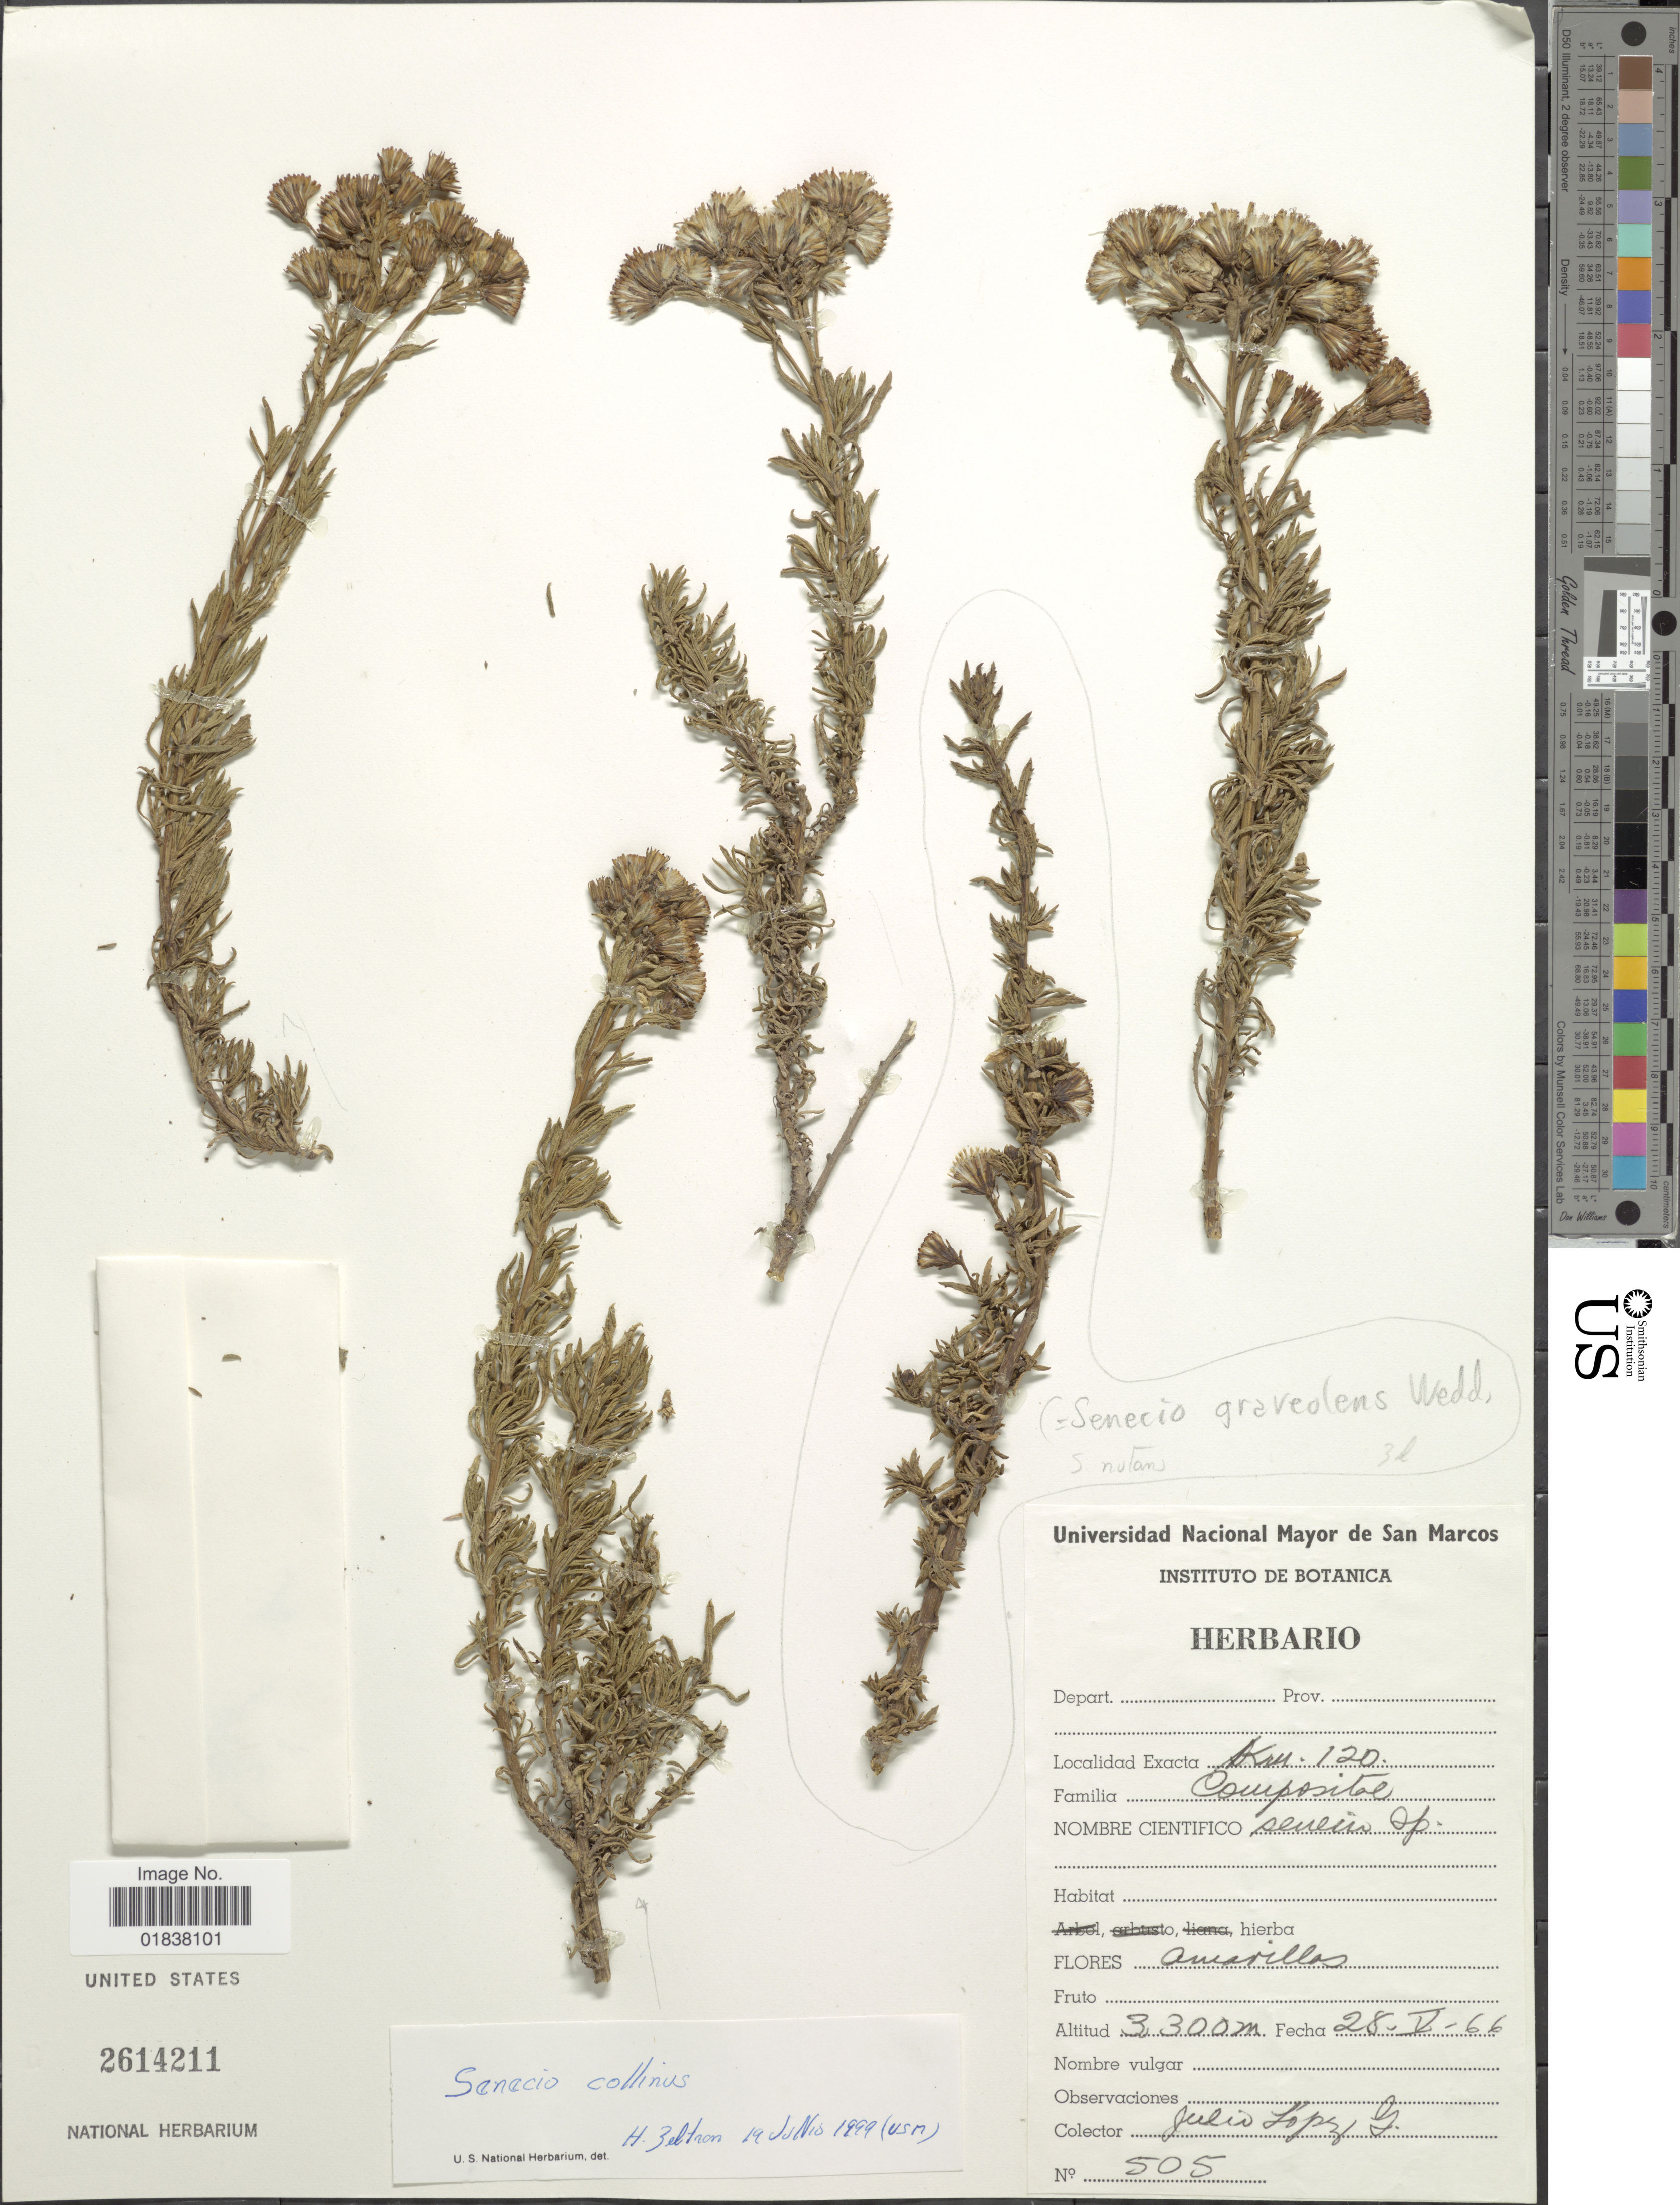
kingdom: Plantae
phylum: Tracheophyta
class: Magnoliopsida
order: Asterales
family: Asteraceae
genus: Senecio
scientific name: Senecio nutans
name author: Sch. Bip.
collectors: J. López G.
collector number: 505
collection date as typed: Transcribed d/m/y: 28/5/66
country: Peru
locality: Km 120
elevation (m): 3300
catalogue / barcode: US 2614211